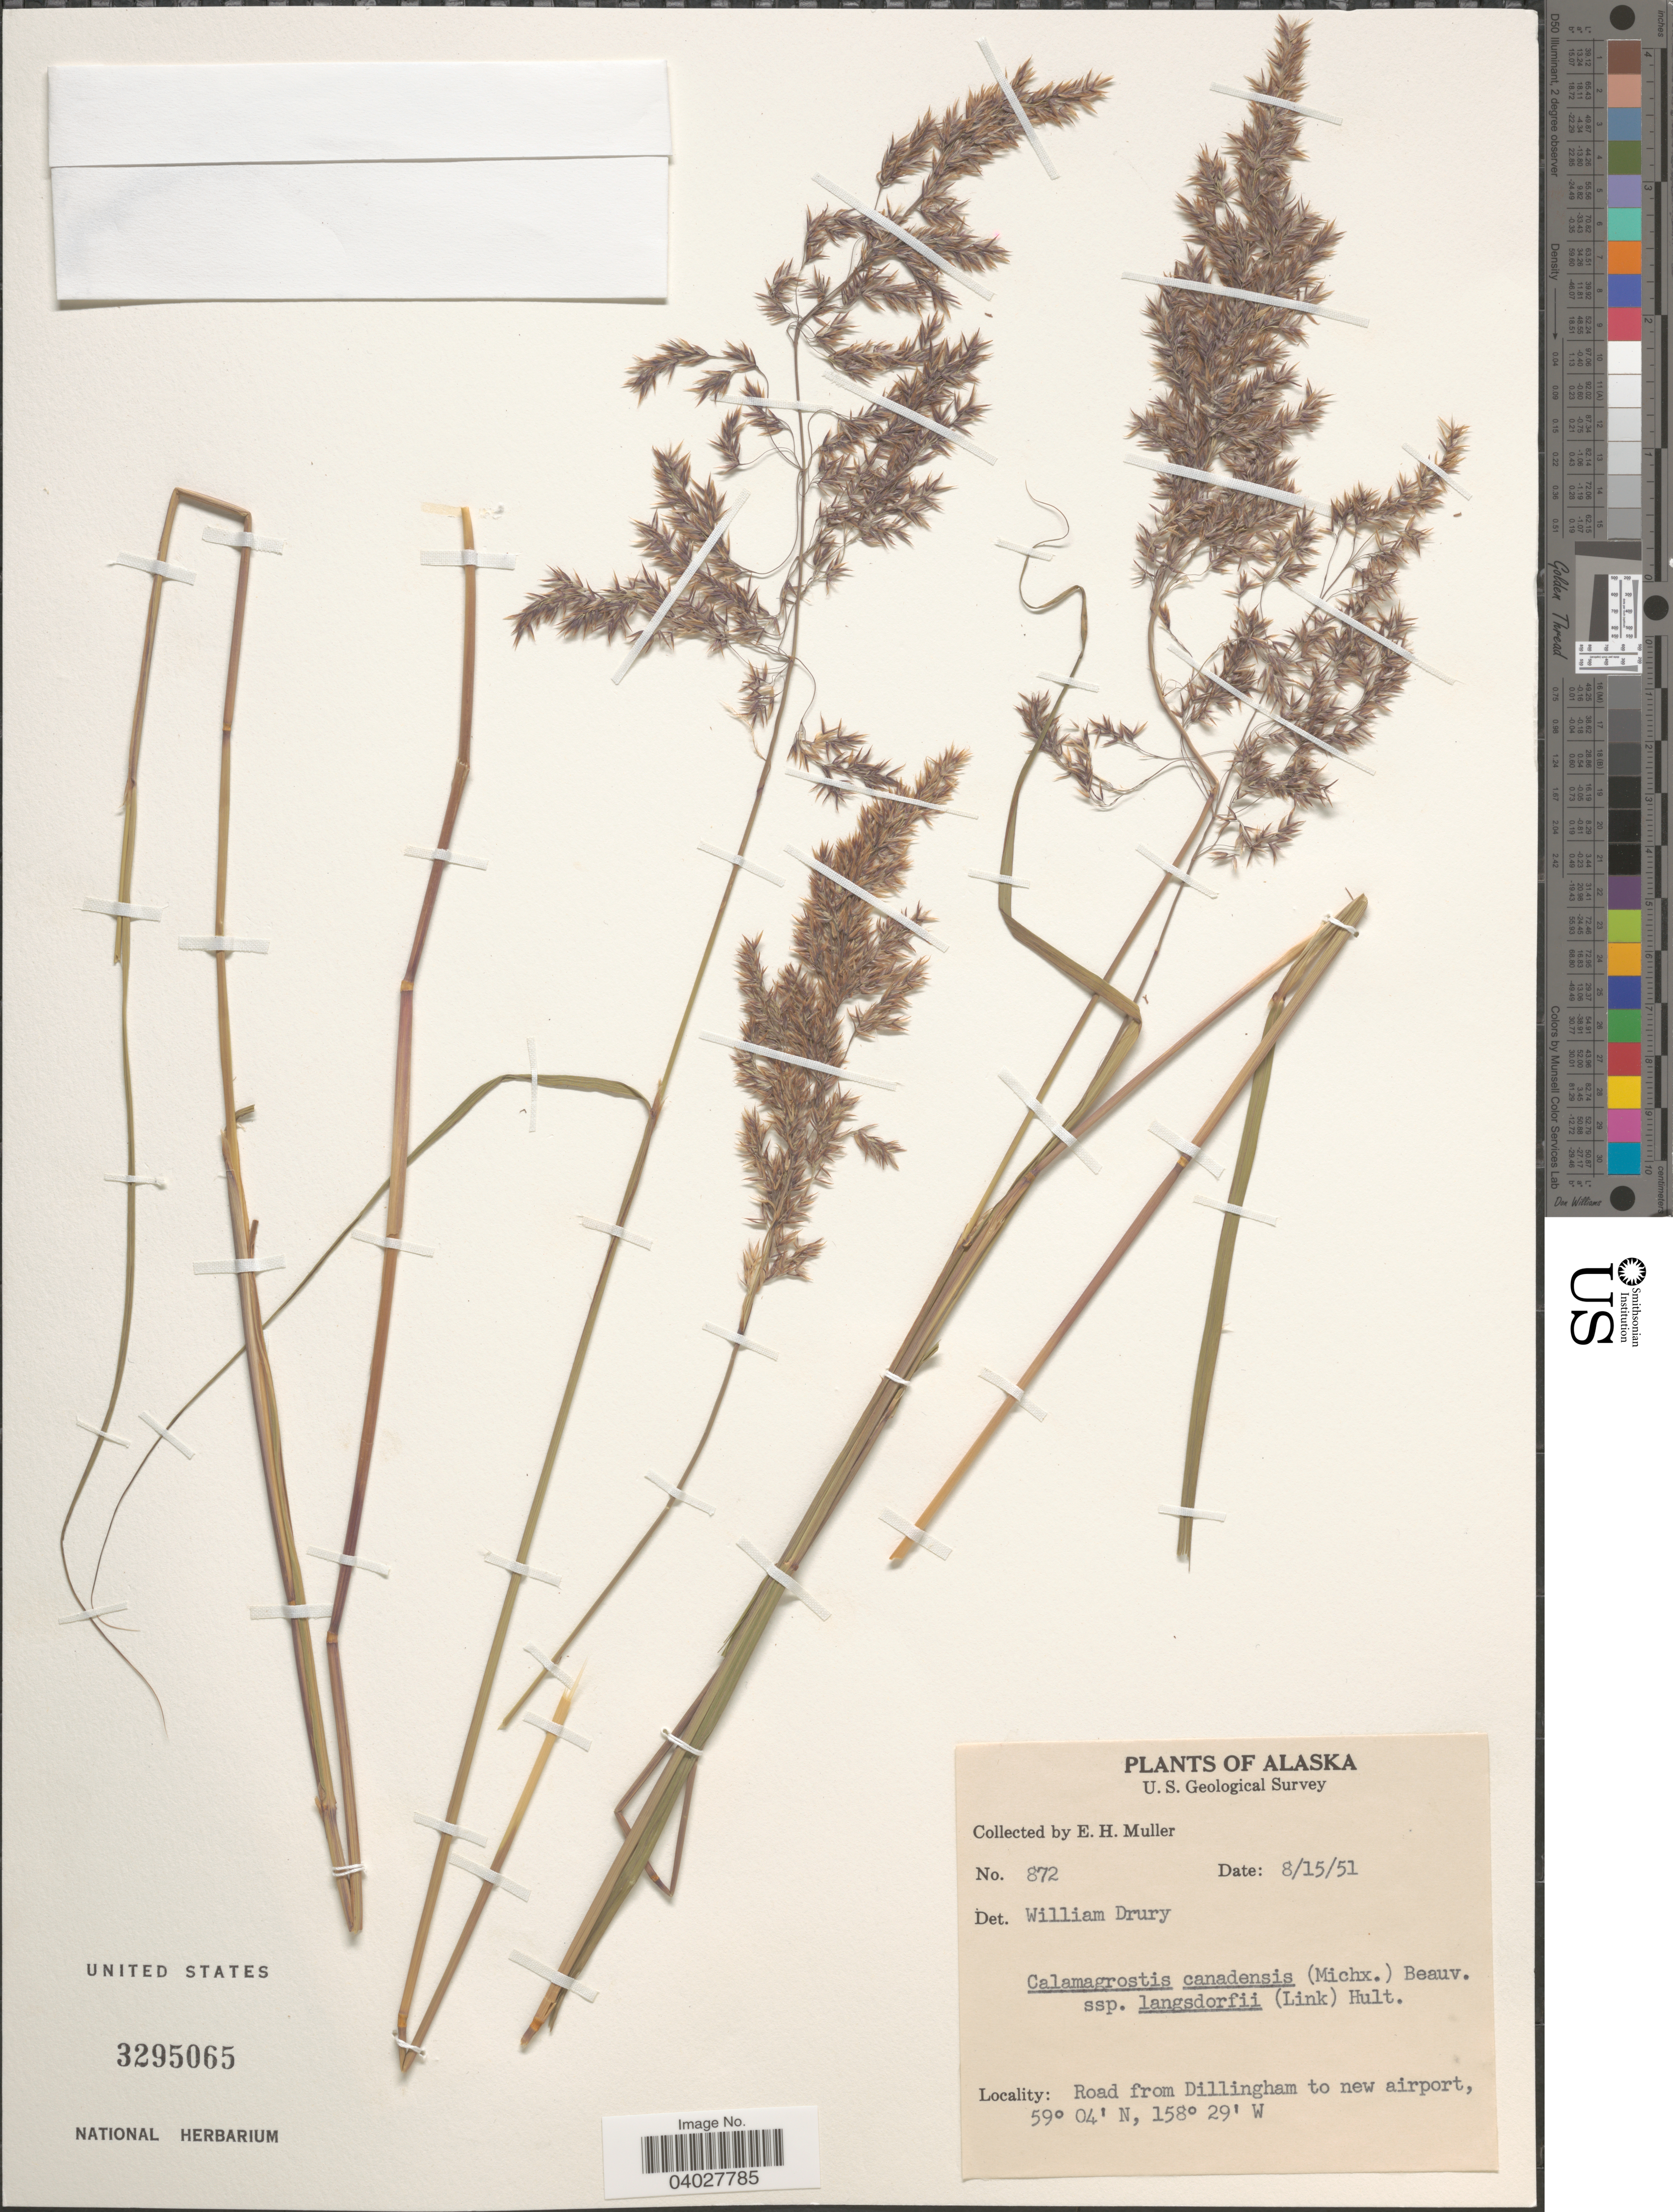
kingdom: Plantae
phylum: Tracheophyta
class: Liliopsida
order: Poales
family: Poaceae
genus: Calamagrostis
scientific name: Calamagrostis canadensis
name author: (Michx.) P. Beauv.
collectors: E. H. Muller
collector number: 872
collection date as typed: Transcribed d/m/y: 15/8/51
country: United States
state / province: Alaska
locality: Road from Dillingham to new airport.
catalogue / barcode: US 3295065